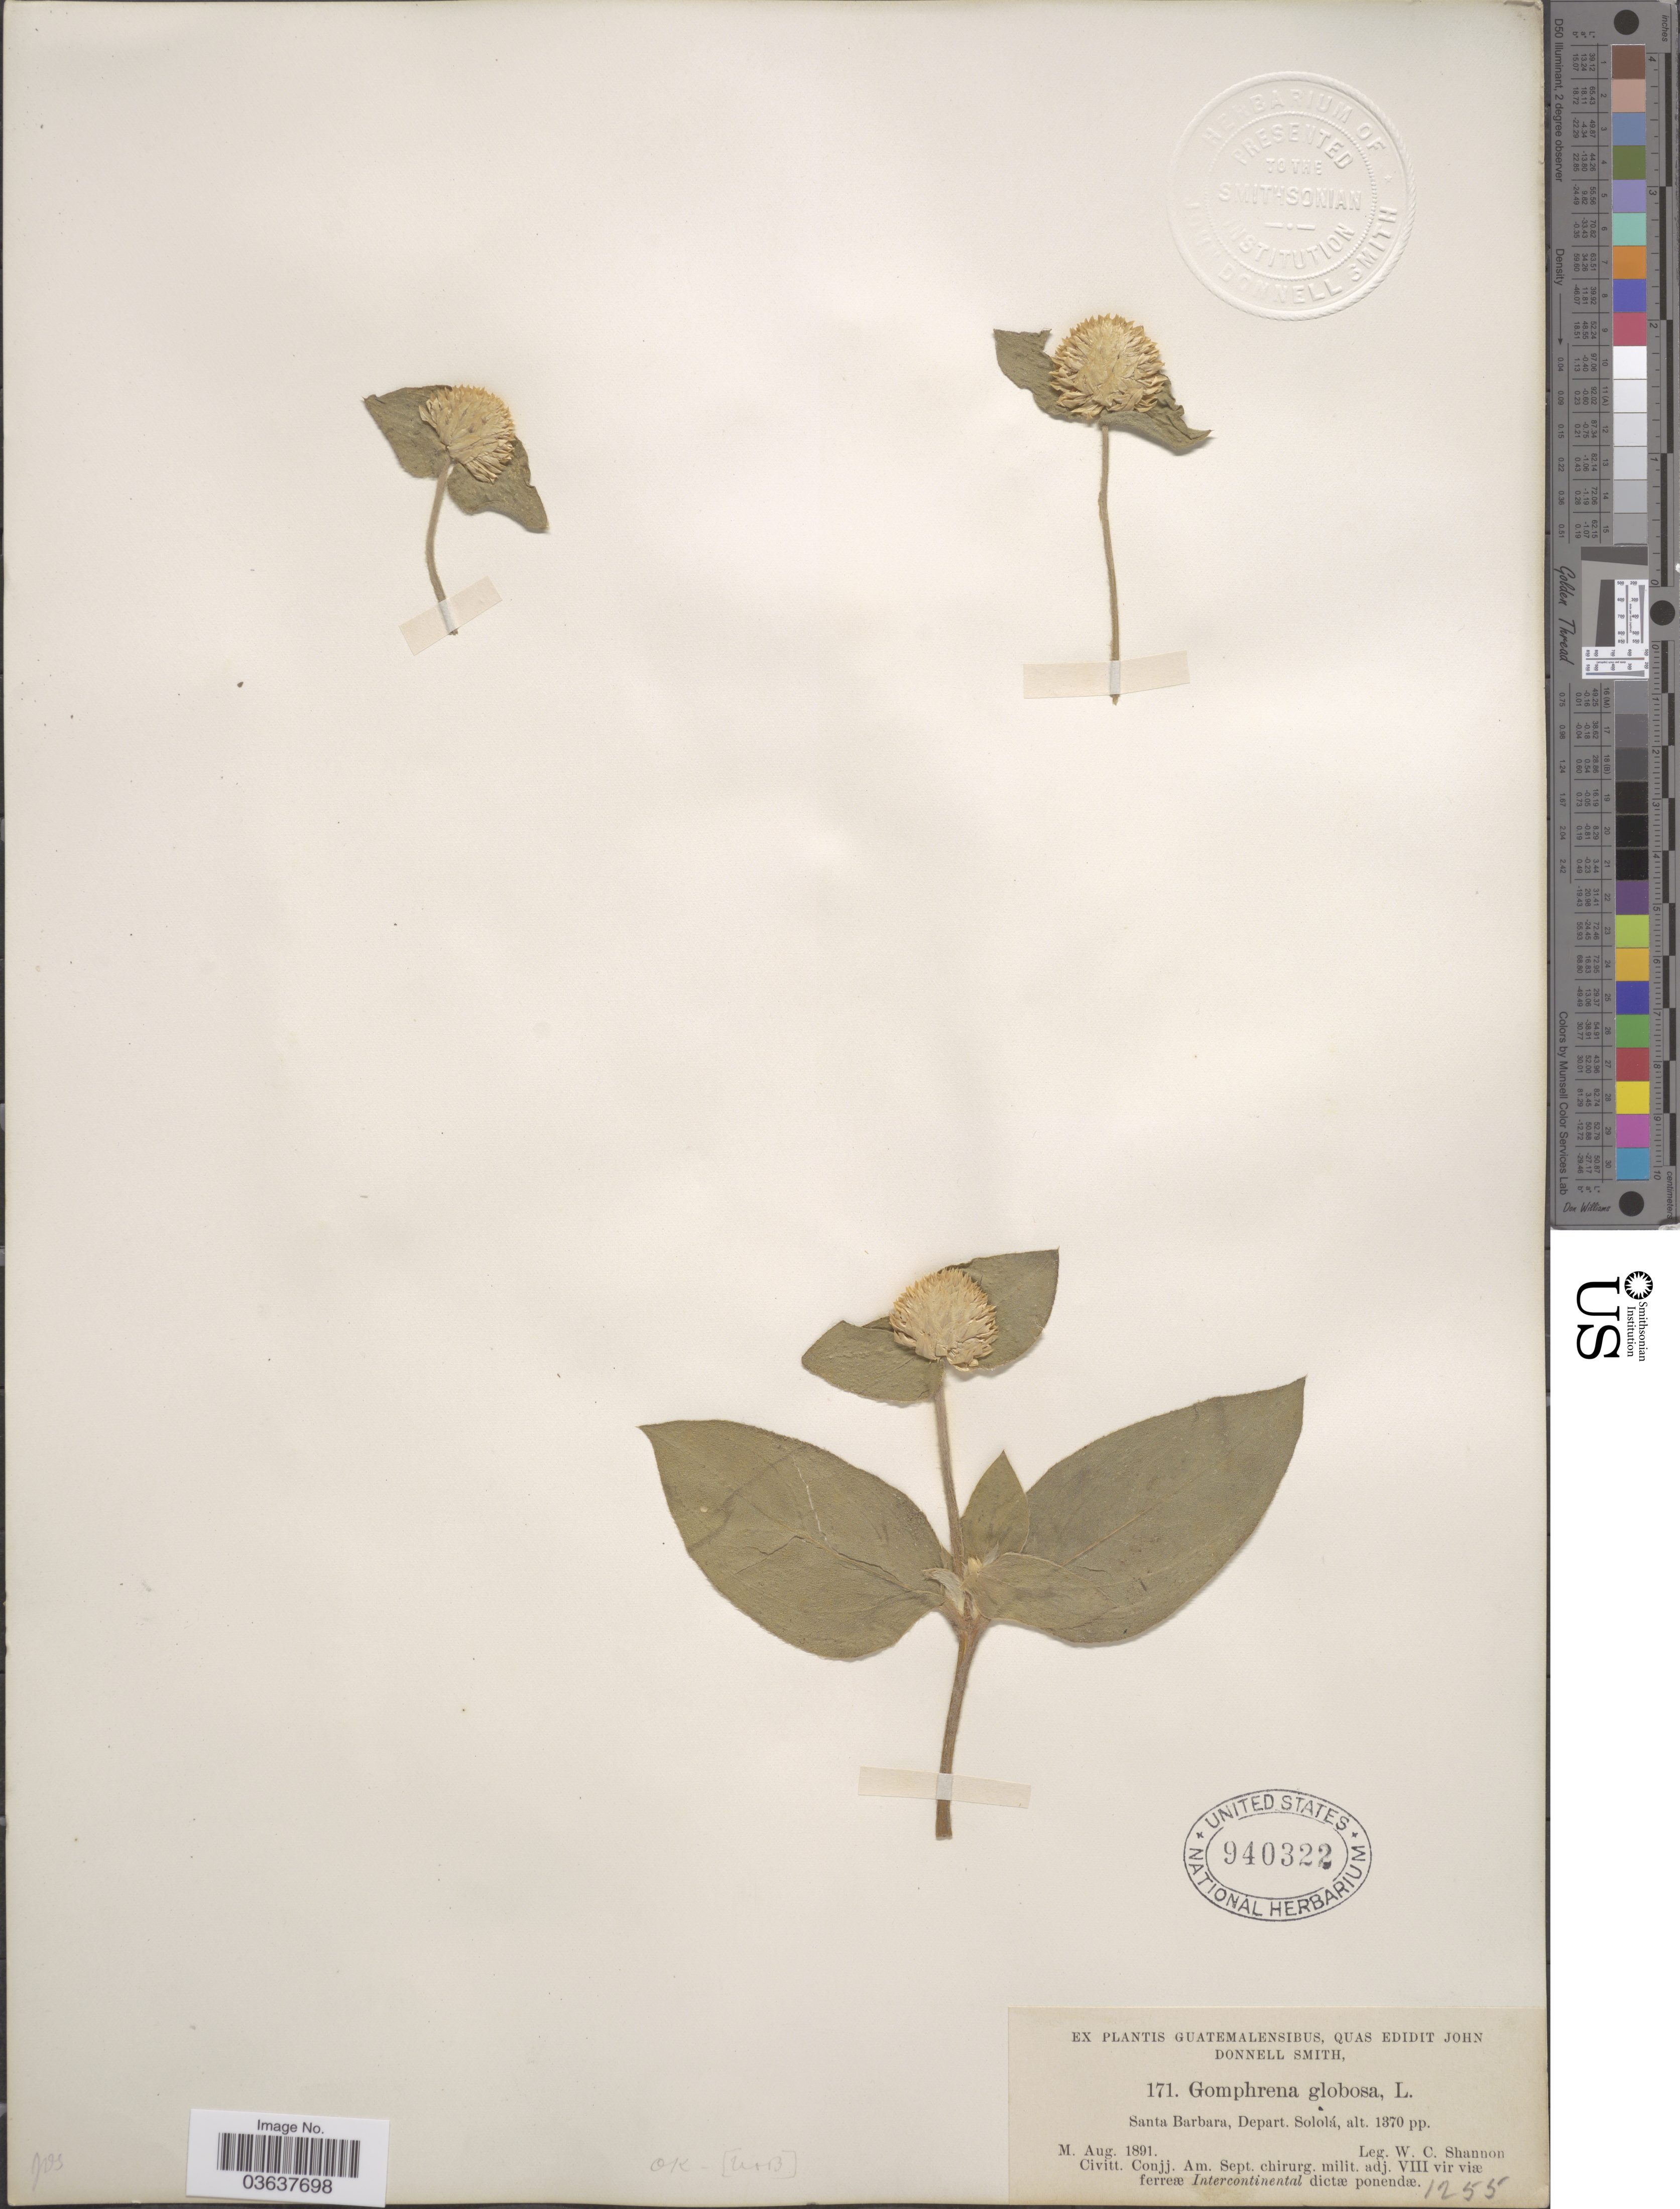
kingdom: Plantae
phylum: Tracheophyta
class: Magnoliopsida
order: Caryophyllales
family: Amaranthaceae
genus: Gomphrena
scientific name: Gomphrena globosa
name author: L.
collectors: W. C. Shannon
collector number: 171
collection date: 1891-08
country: Guatemala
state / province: Sololá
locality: Santa Barbara, Depart. Sololá.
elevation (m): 418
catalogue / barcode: US 940322